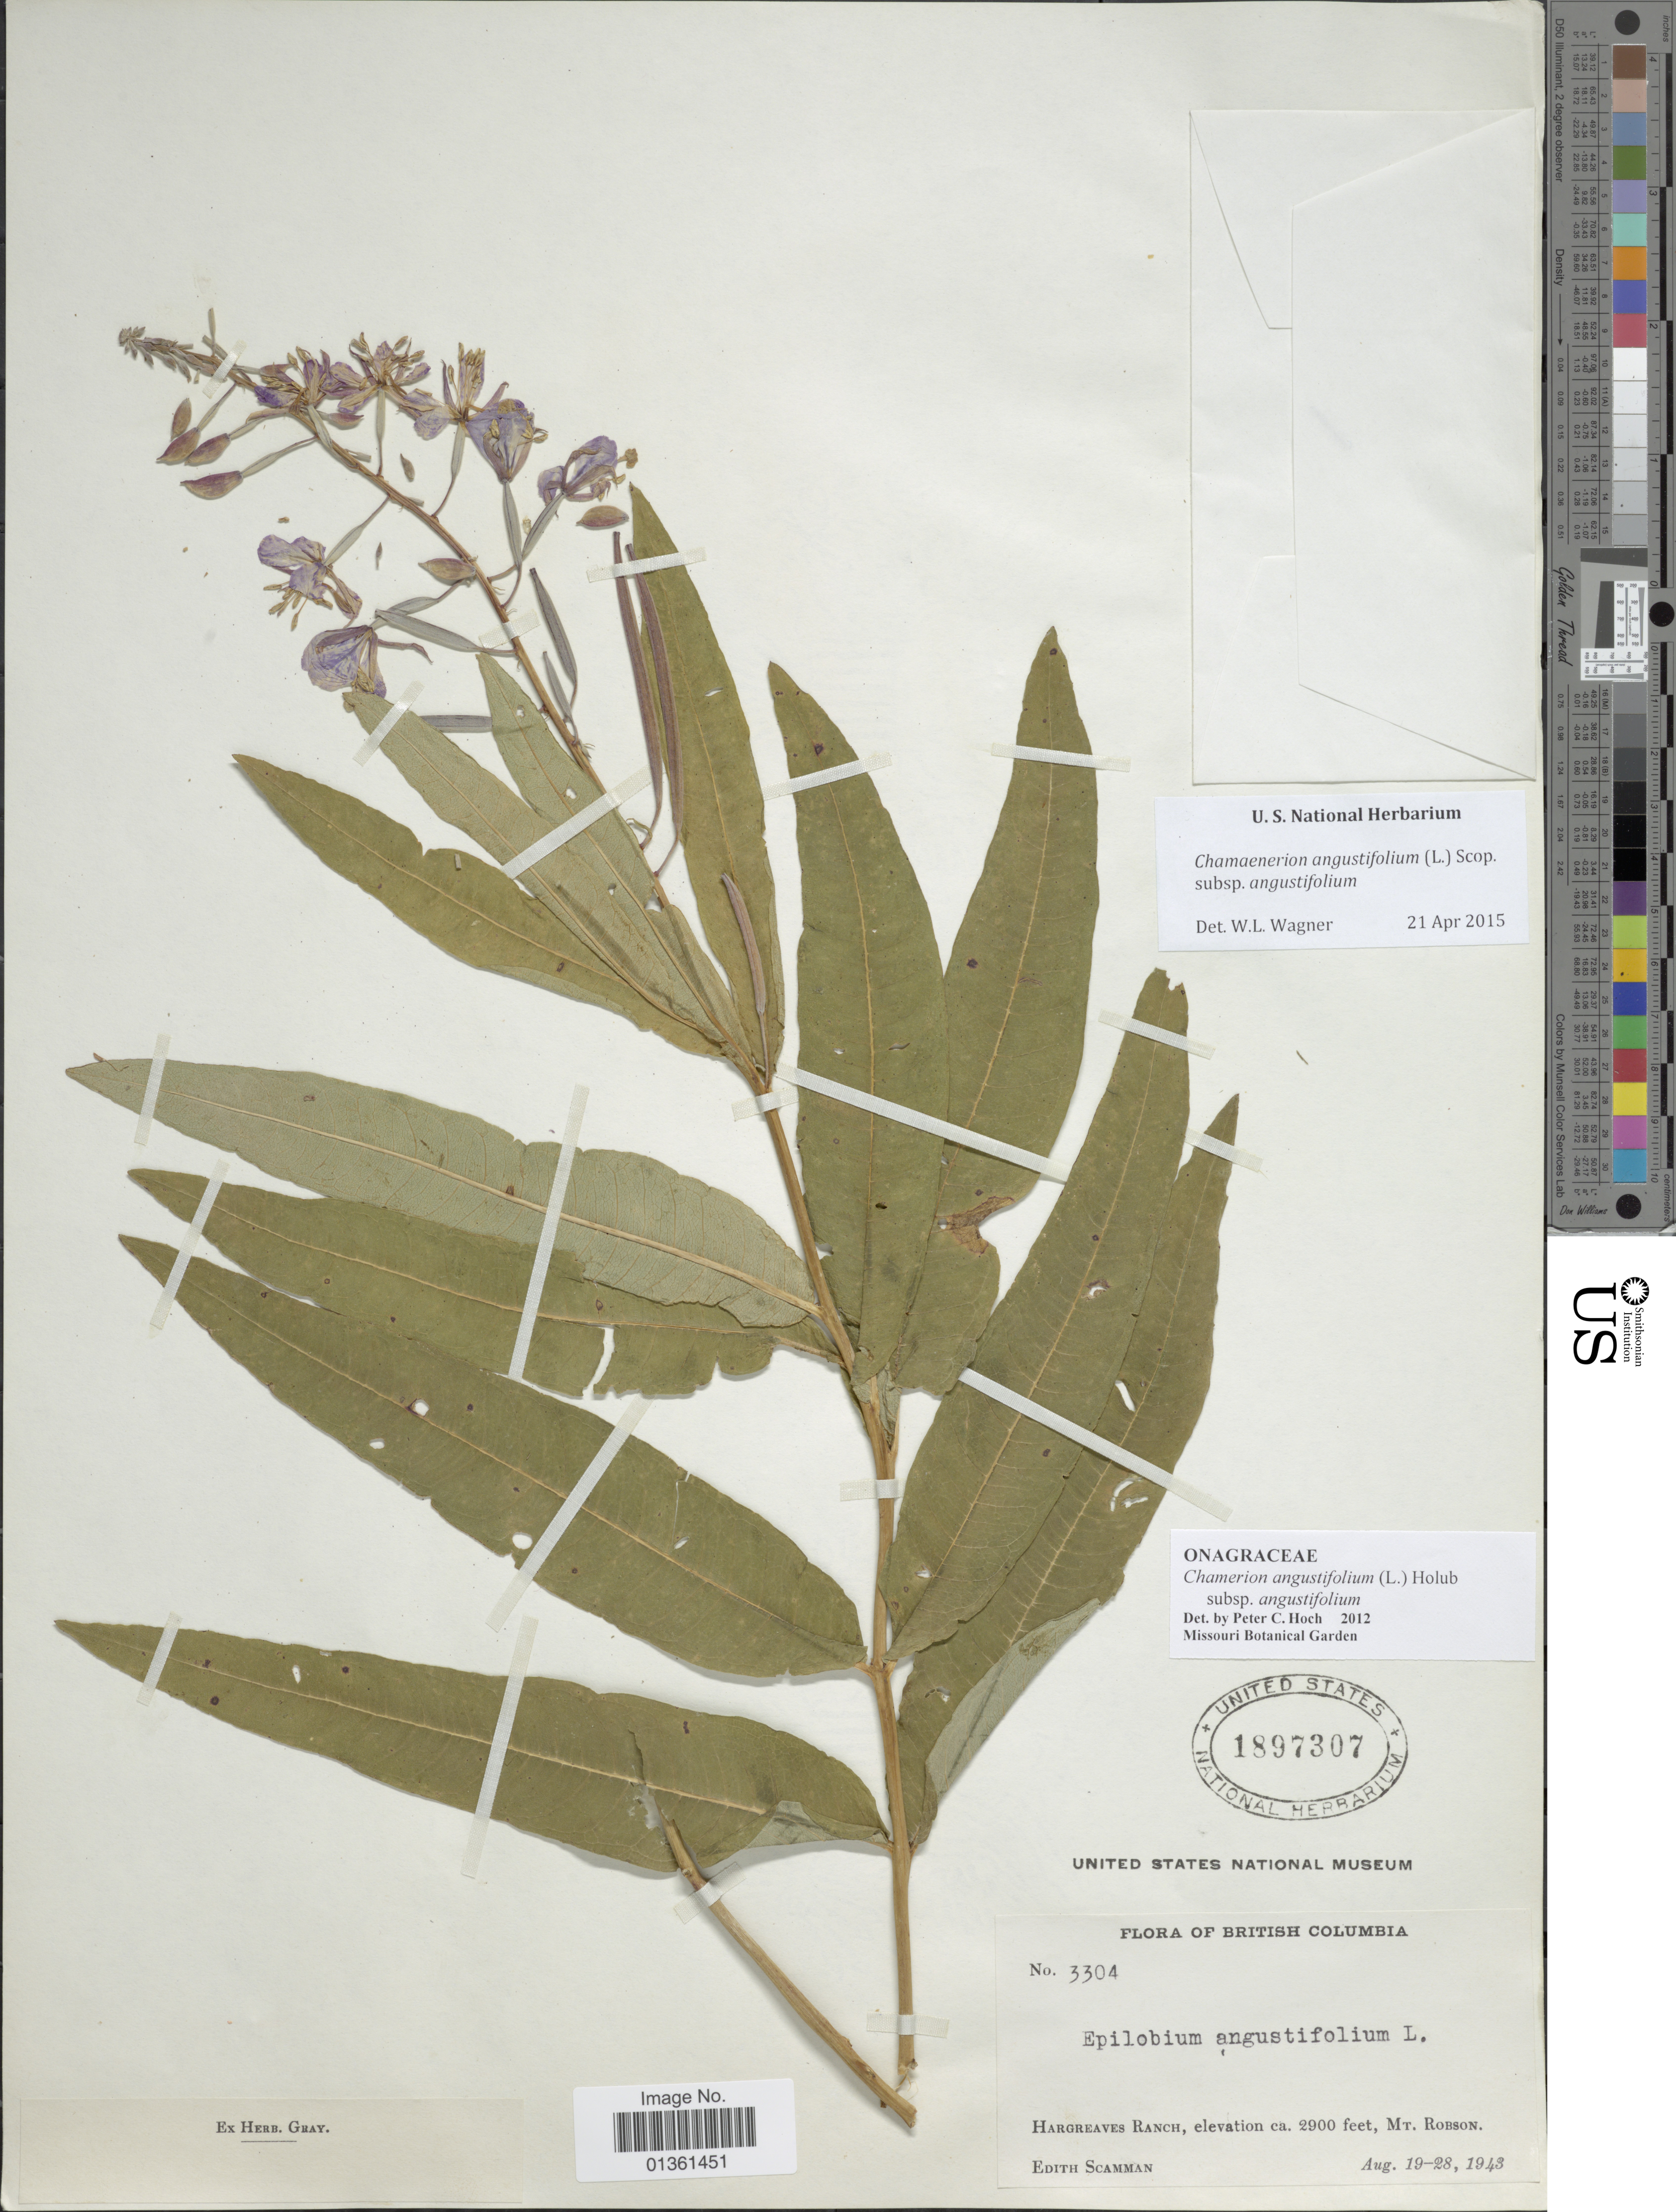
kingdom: Plantae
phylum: Tracheophyta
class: Magnoliopsida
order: Myrtales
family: Onagraceae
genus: Chamaenerion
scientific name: Chamaenerion angustifolium subsp. angustifolium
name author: (L.) Scop.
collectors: E. Scamman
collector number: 3304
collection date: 1943-08-19/1943-08-28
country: Canada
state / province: British Columbia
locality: Hargreaves Ranch, Mt. Robson.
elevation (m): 884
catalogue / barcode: US 1897307